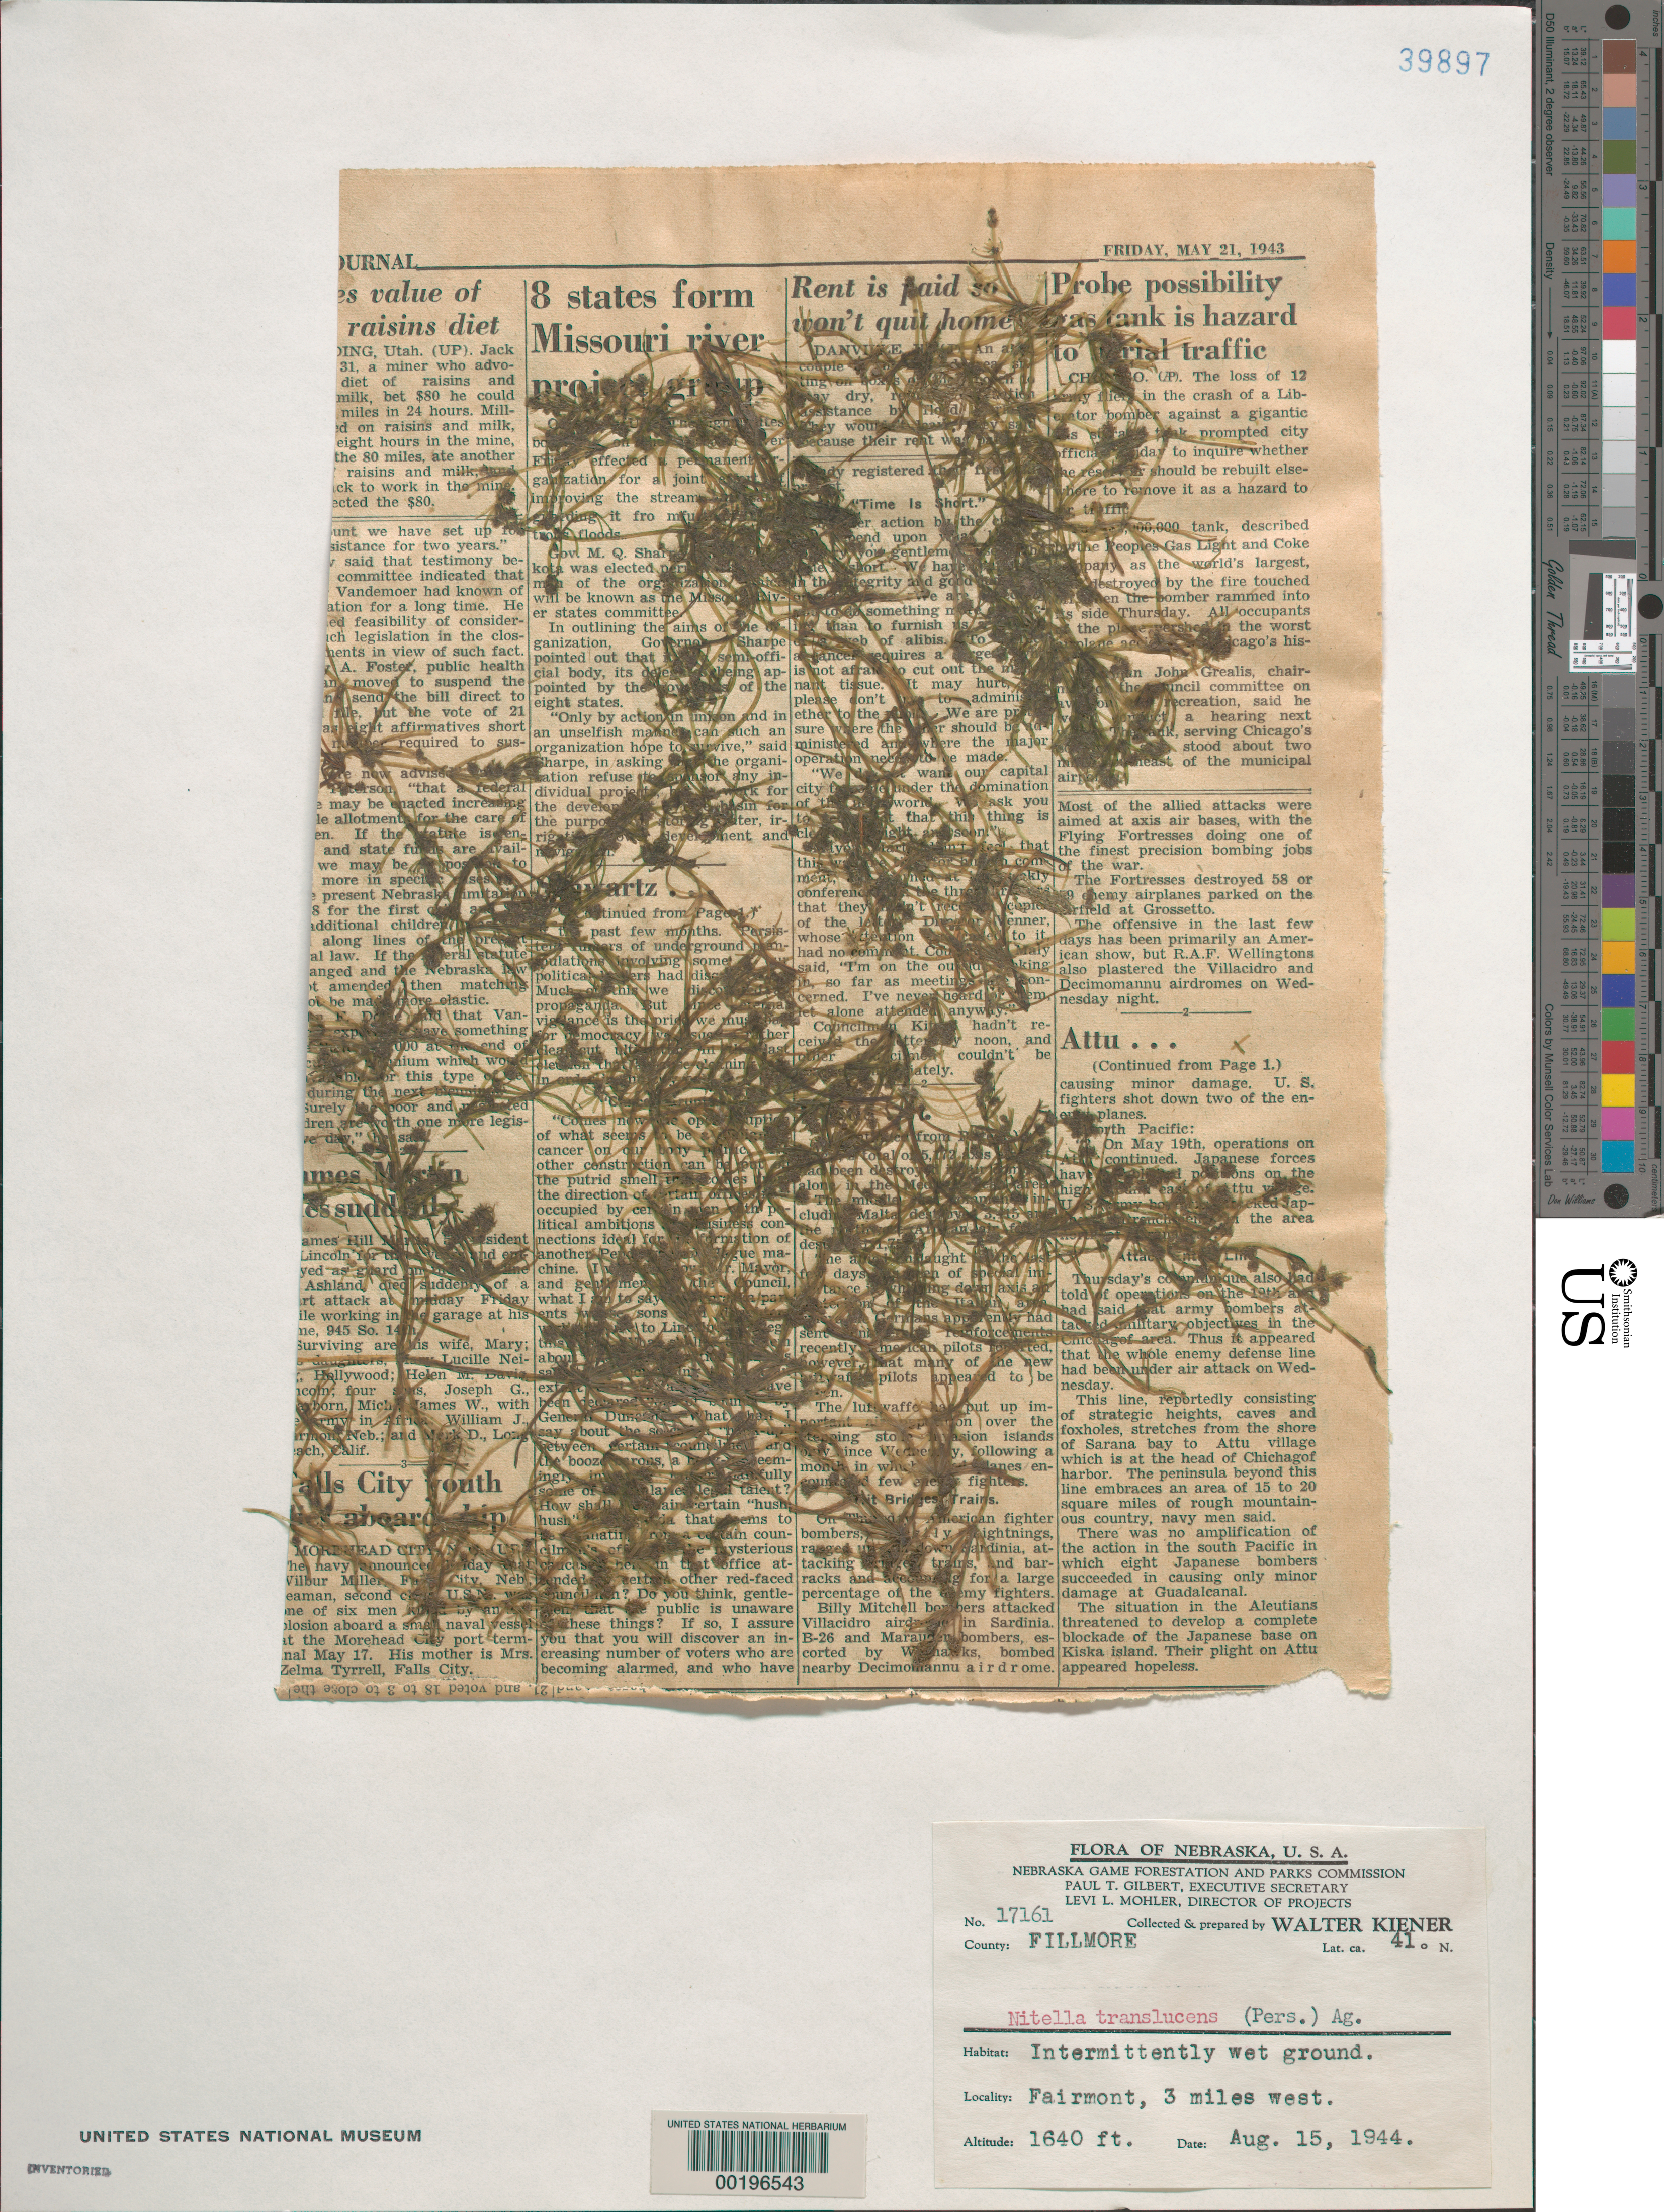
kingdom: Plantae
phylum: Charophyta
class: Charophyceae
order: Charales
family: Characeae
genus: Nitella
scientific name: Nitella translucens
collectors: W. B. Kiener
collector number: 17161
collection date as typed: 15 Aug 1944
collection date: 1944-08-15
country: United States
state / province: Nebraska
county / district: Fillmore County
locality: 3 miles west of Fairmont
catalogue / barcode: US 39897